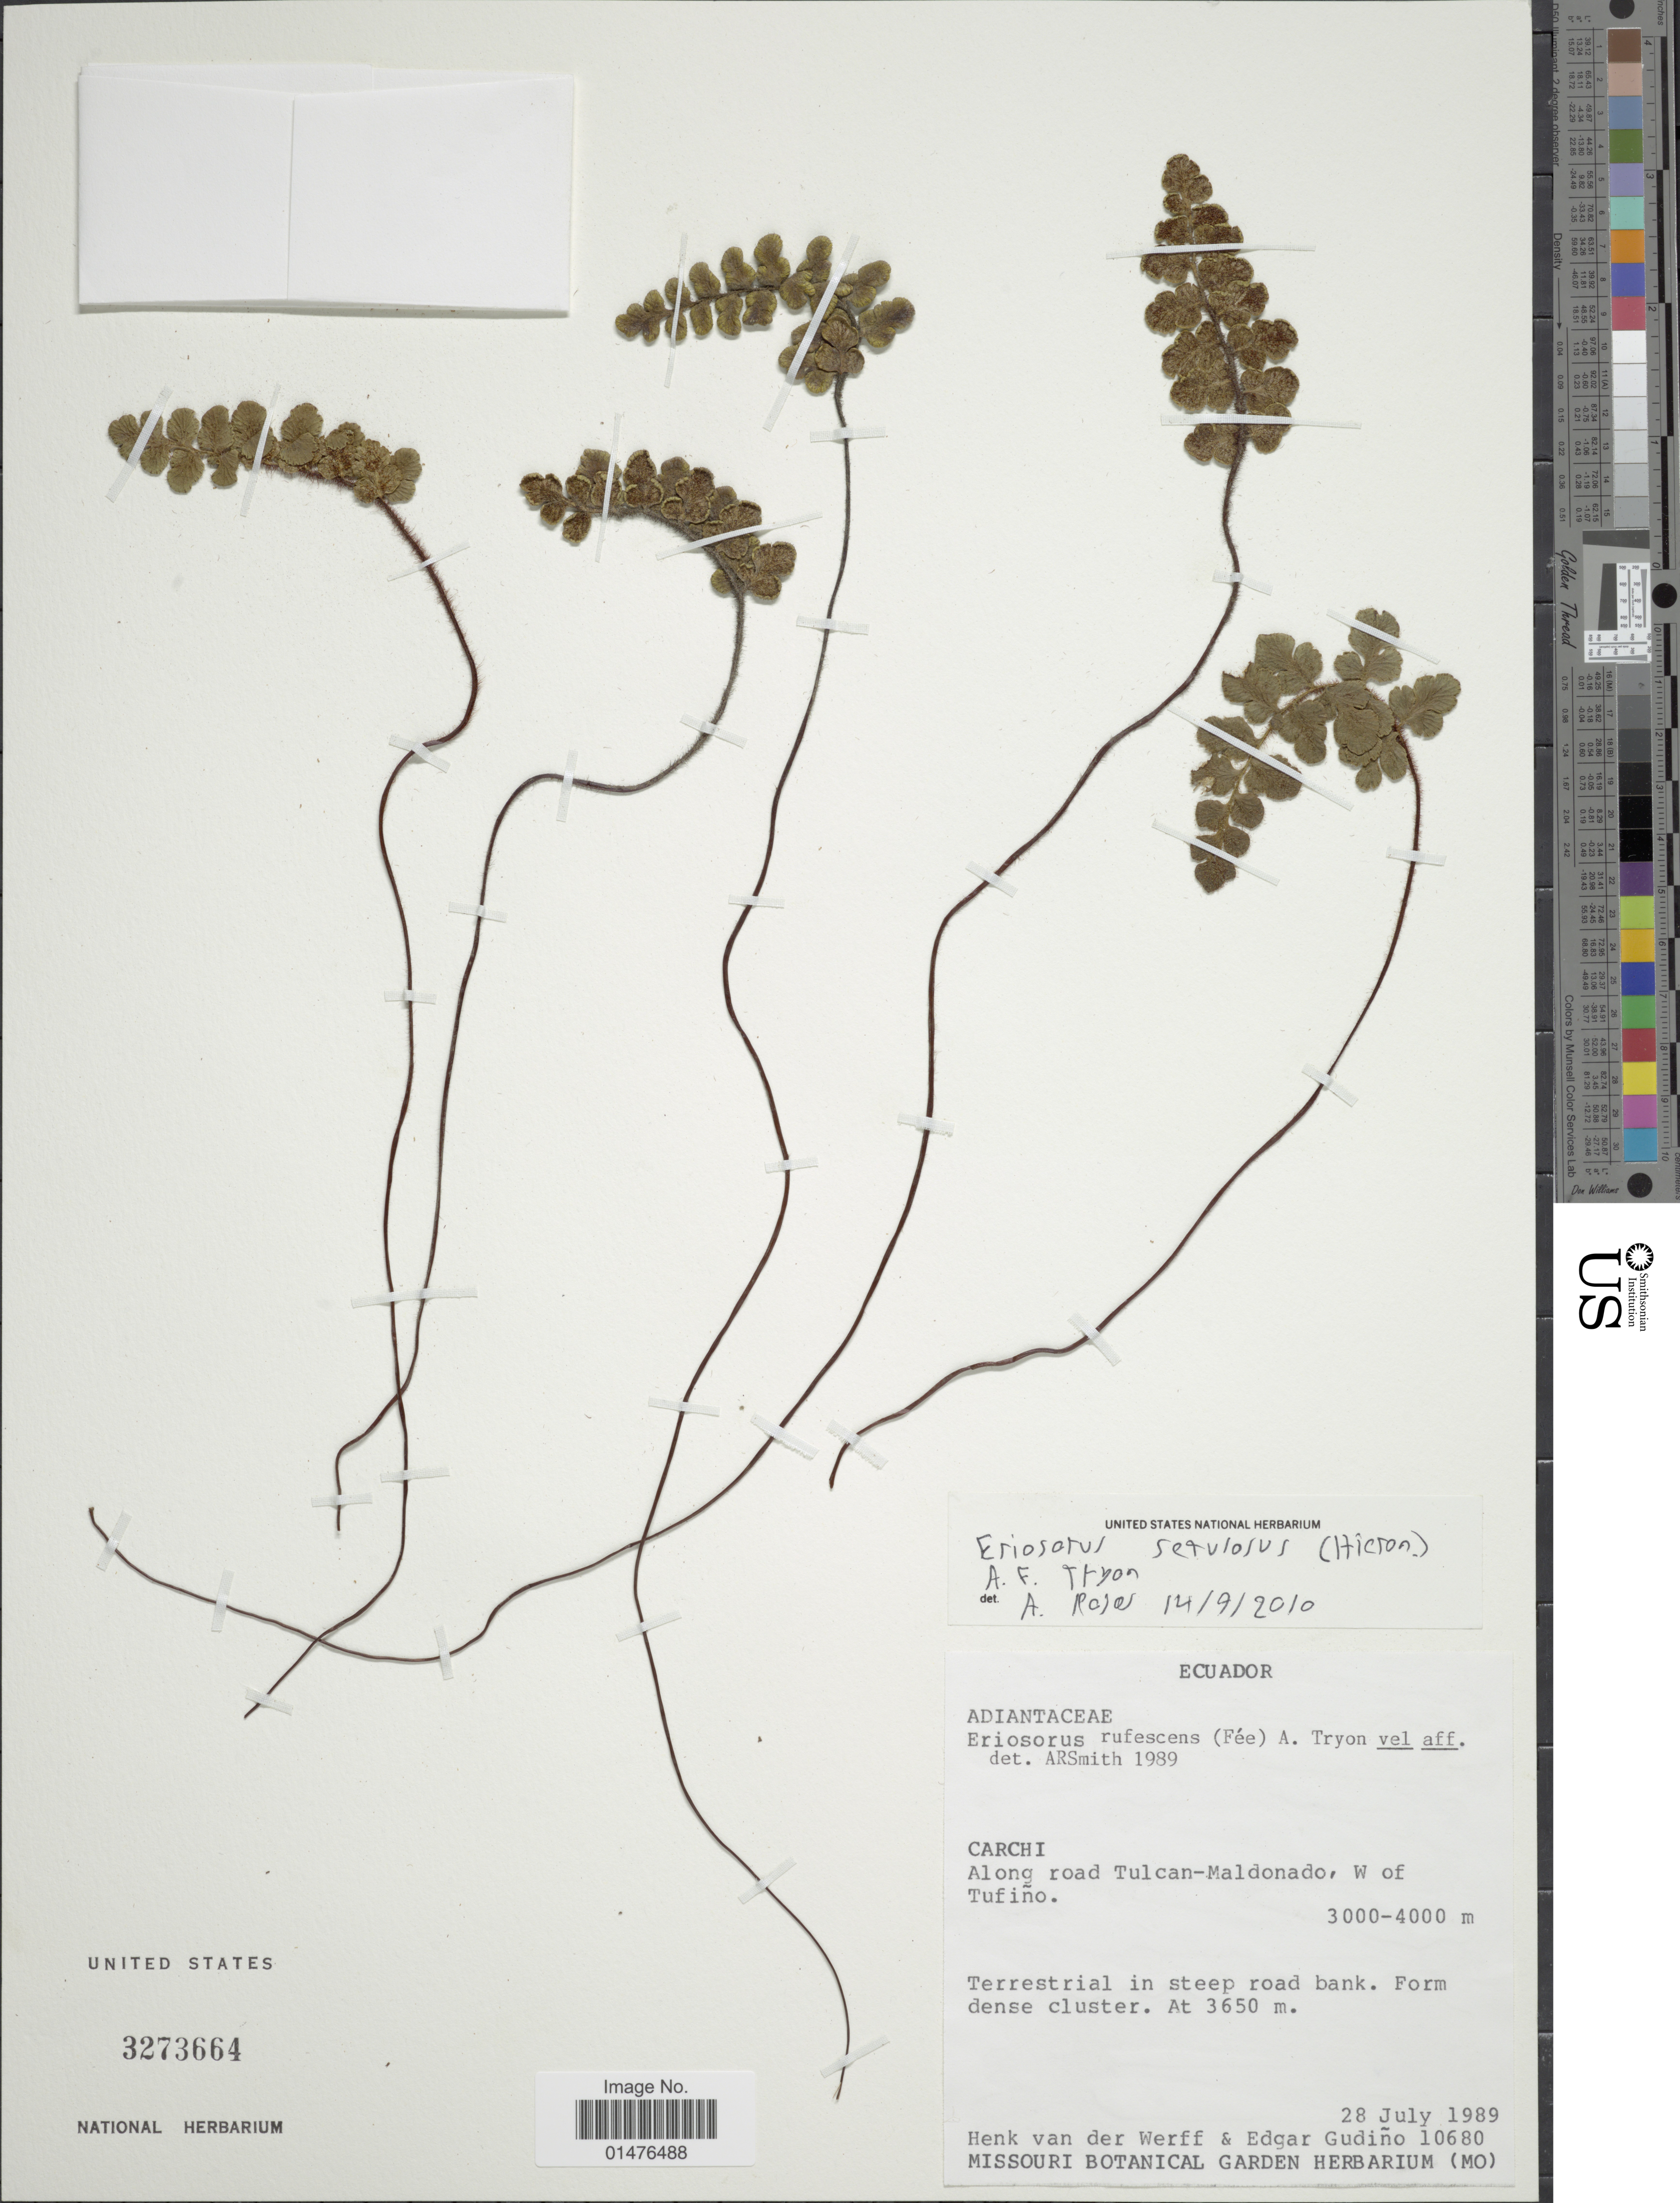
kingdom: Plantae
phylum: Tracheophyta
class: Polypodiopsida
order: Polypodiales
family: Pteridaceae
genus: Jamesonia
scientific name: Jamesonia setulosa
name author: (Hieron.) Christenh.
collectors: H. van der Werff & E. Gudiño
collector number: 10680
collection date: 1989-07-28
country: Ecuador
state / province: Carchi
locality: Along road Tulcan-Maldonado, W of Tufiño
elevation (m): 3650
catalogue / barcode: US 3273664